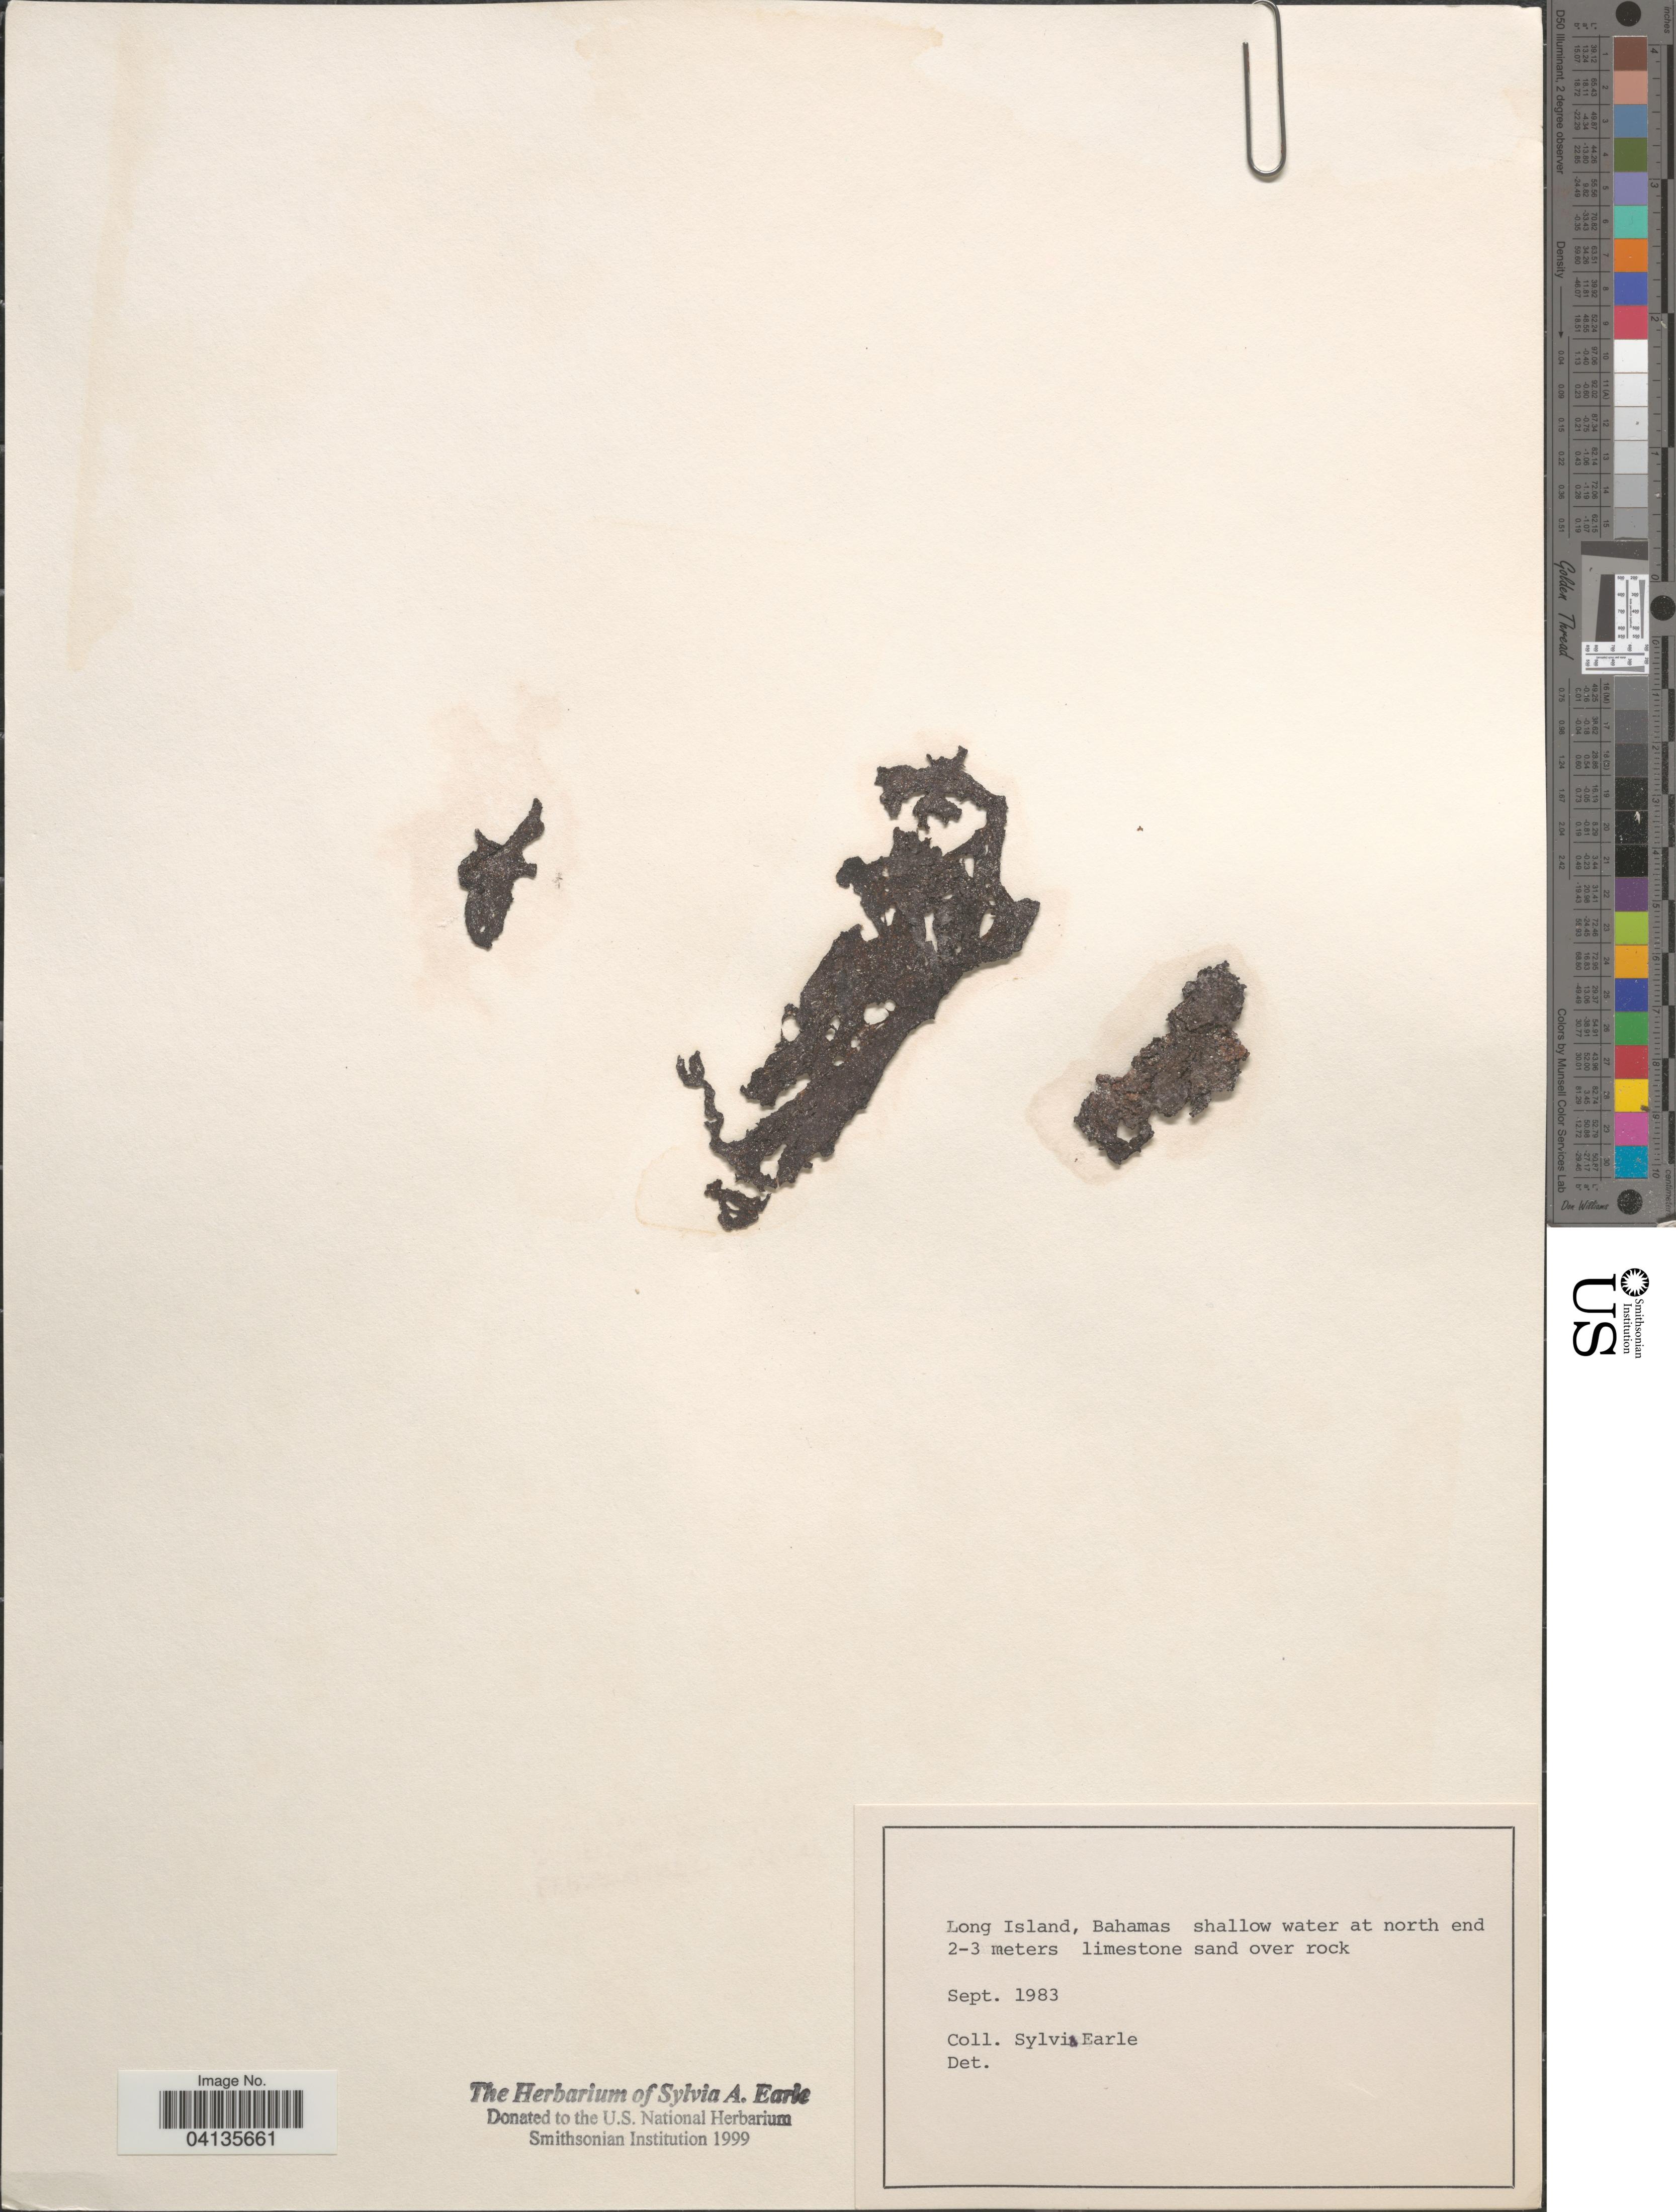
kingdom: Plantae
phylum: Rhodophyta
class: Florideophyceae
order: Corallinales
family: Corallinaceae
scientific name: Crustose Coralline Algae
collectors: S. A. Earle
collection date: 1983-09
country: Bahamas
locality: Long Island, shallow water at north end.